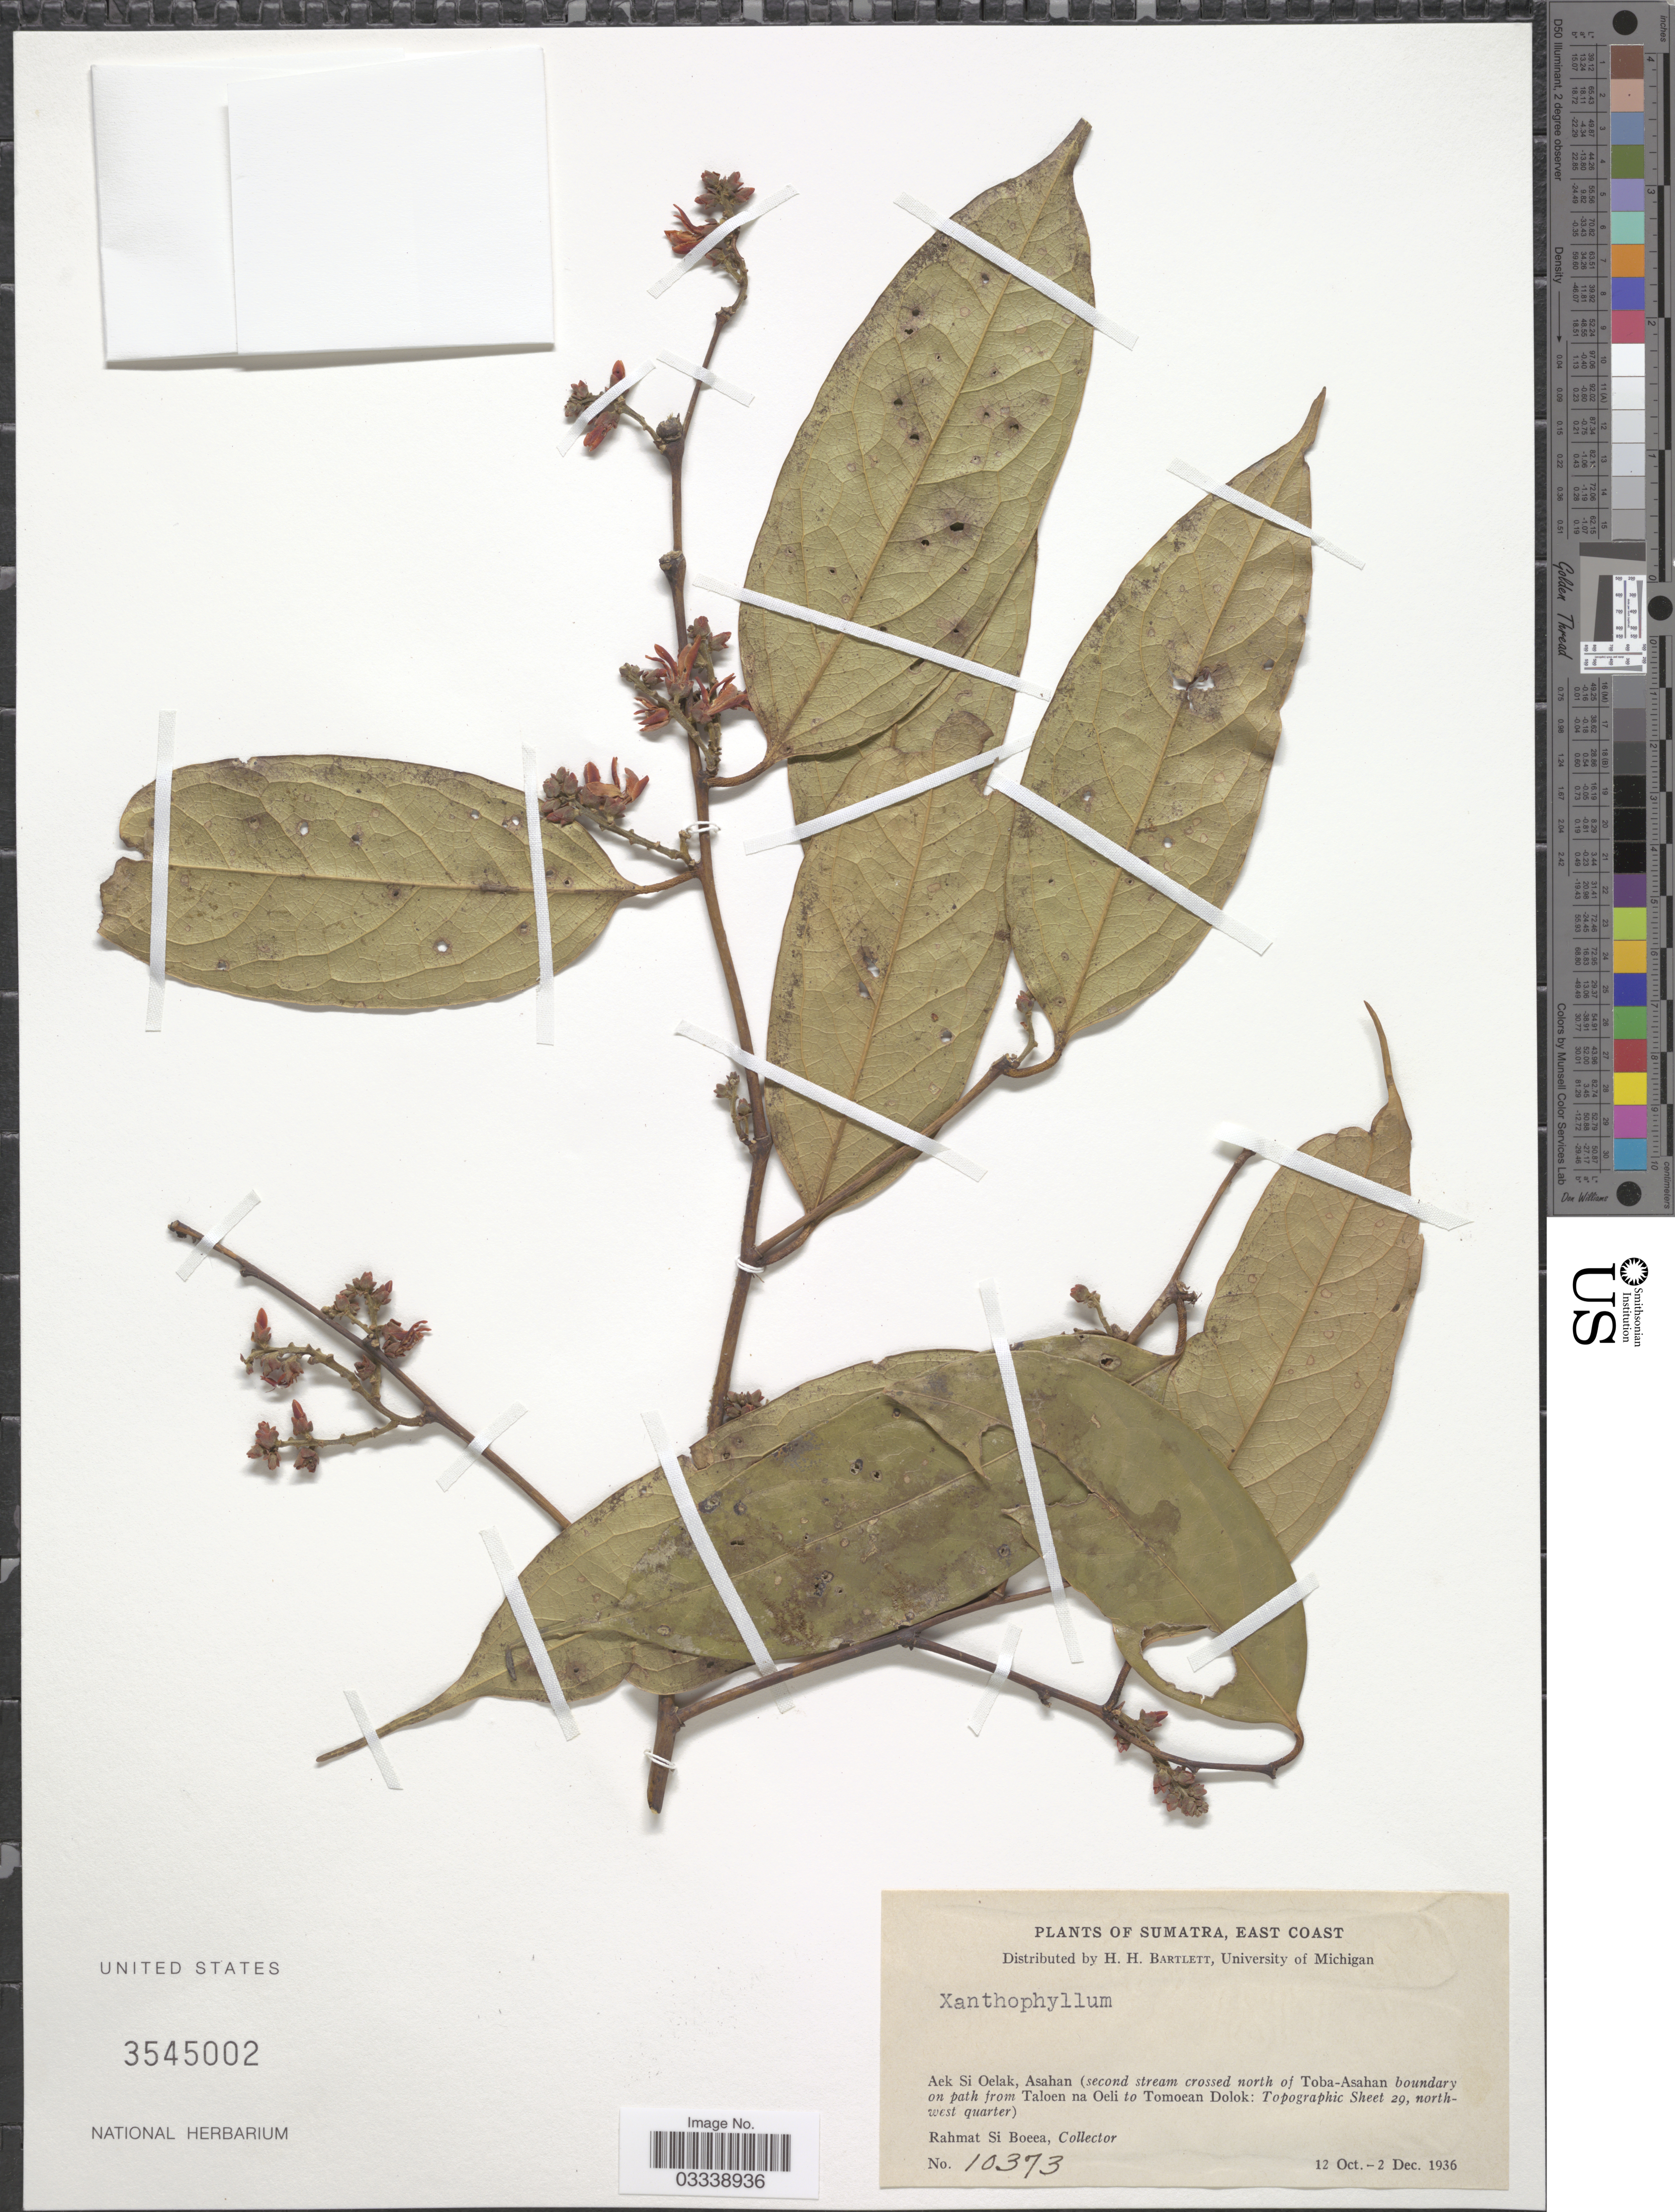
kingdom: Plantae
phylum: Tracheophyta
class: Magnoliopsida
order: Fabales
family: Polygalaceae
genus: Xanthophyllum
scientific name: Xanthophyllum sp.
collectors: Rahmat Si Boeea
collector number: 10373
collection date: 1936-10-12/1936-12-02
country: Indonesia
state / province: Sumatra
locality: East Coast. Aek Si Oelak, Asahan (second stream crossed north of Toba-Asahan boundary on path from Taloen na Oeli to Tomoean Dolok: Topograhic Sheet 29, northwest quarter).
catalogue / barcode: US 3545002